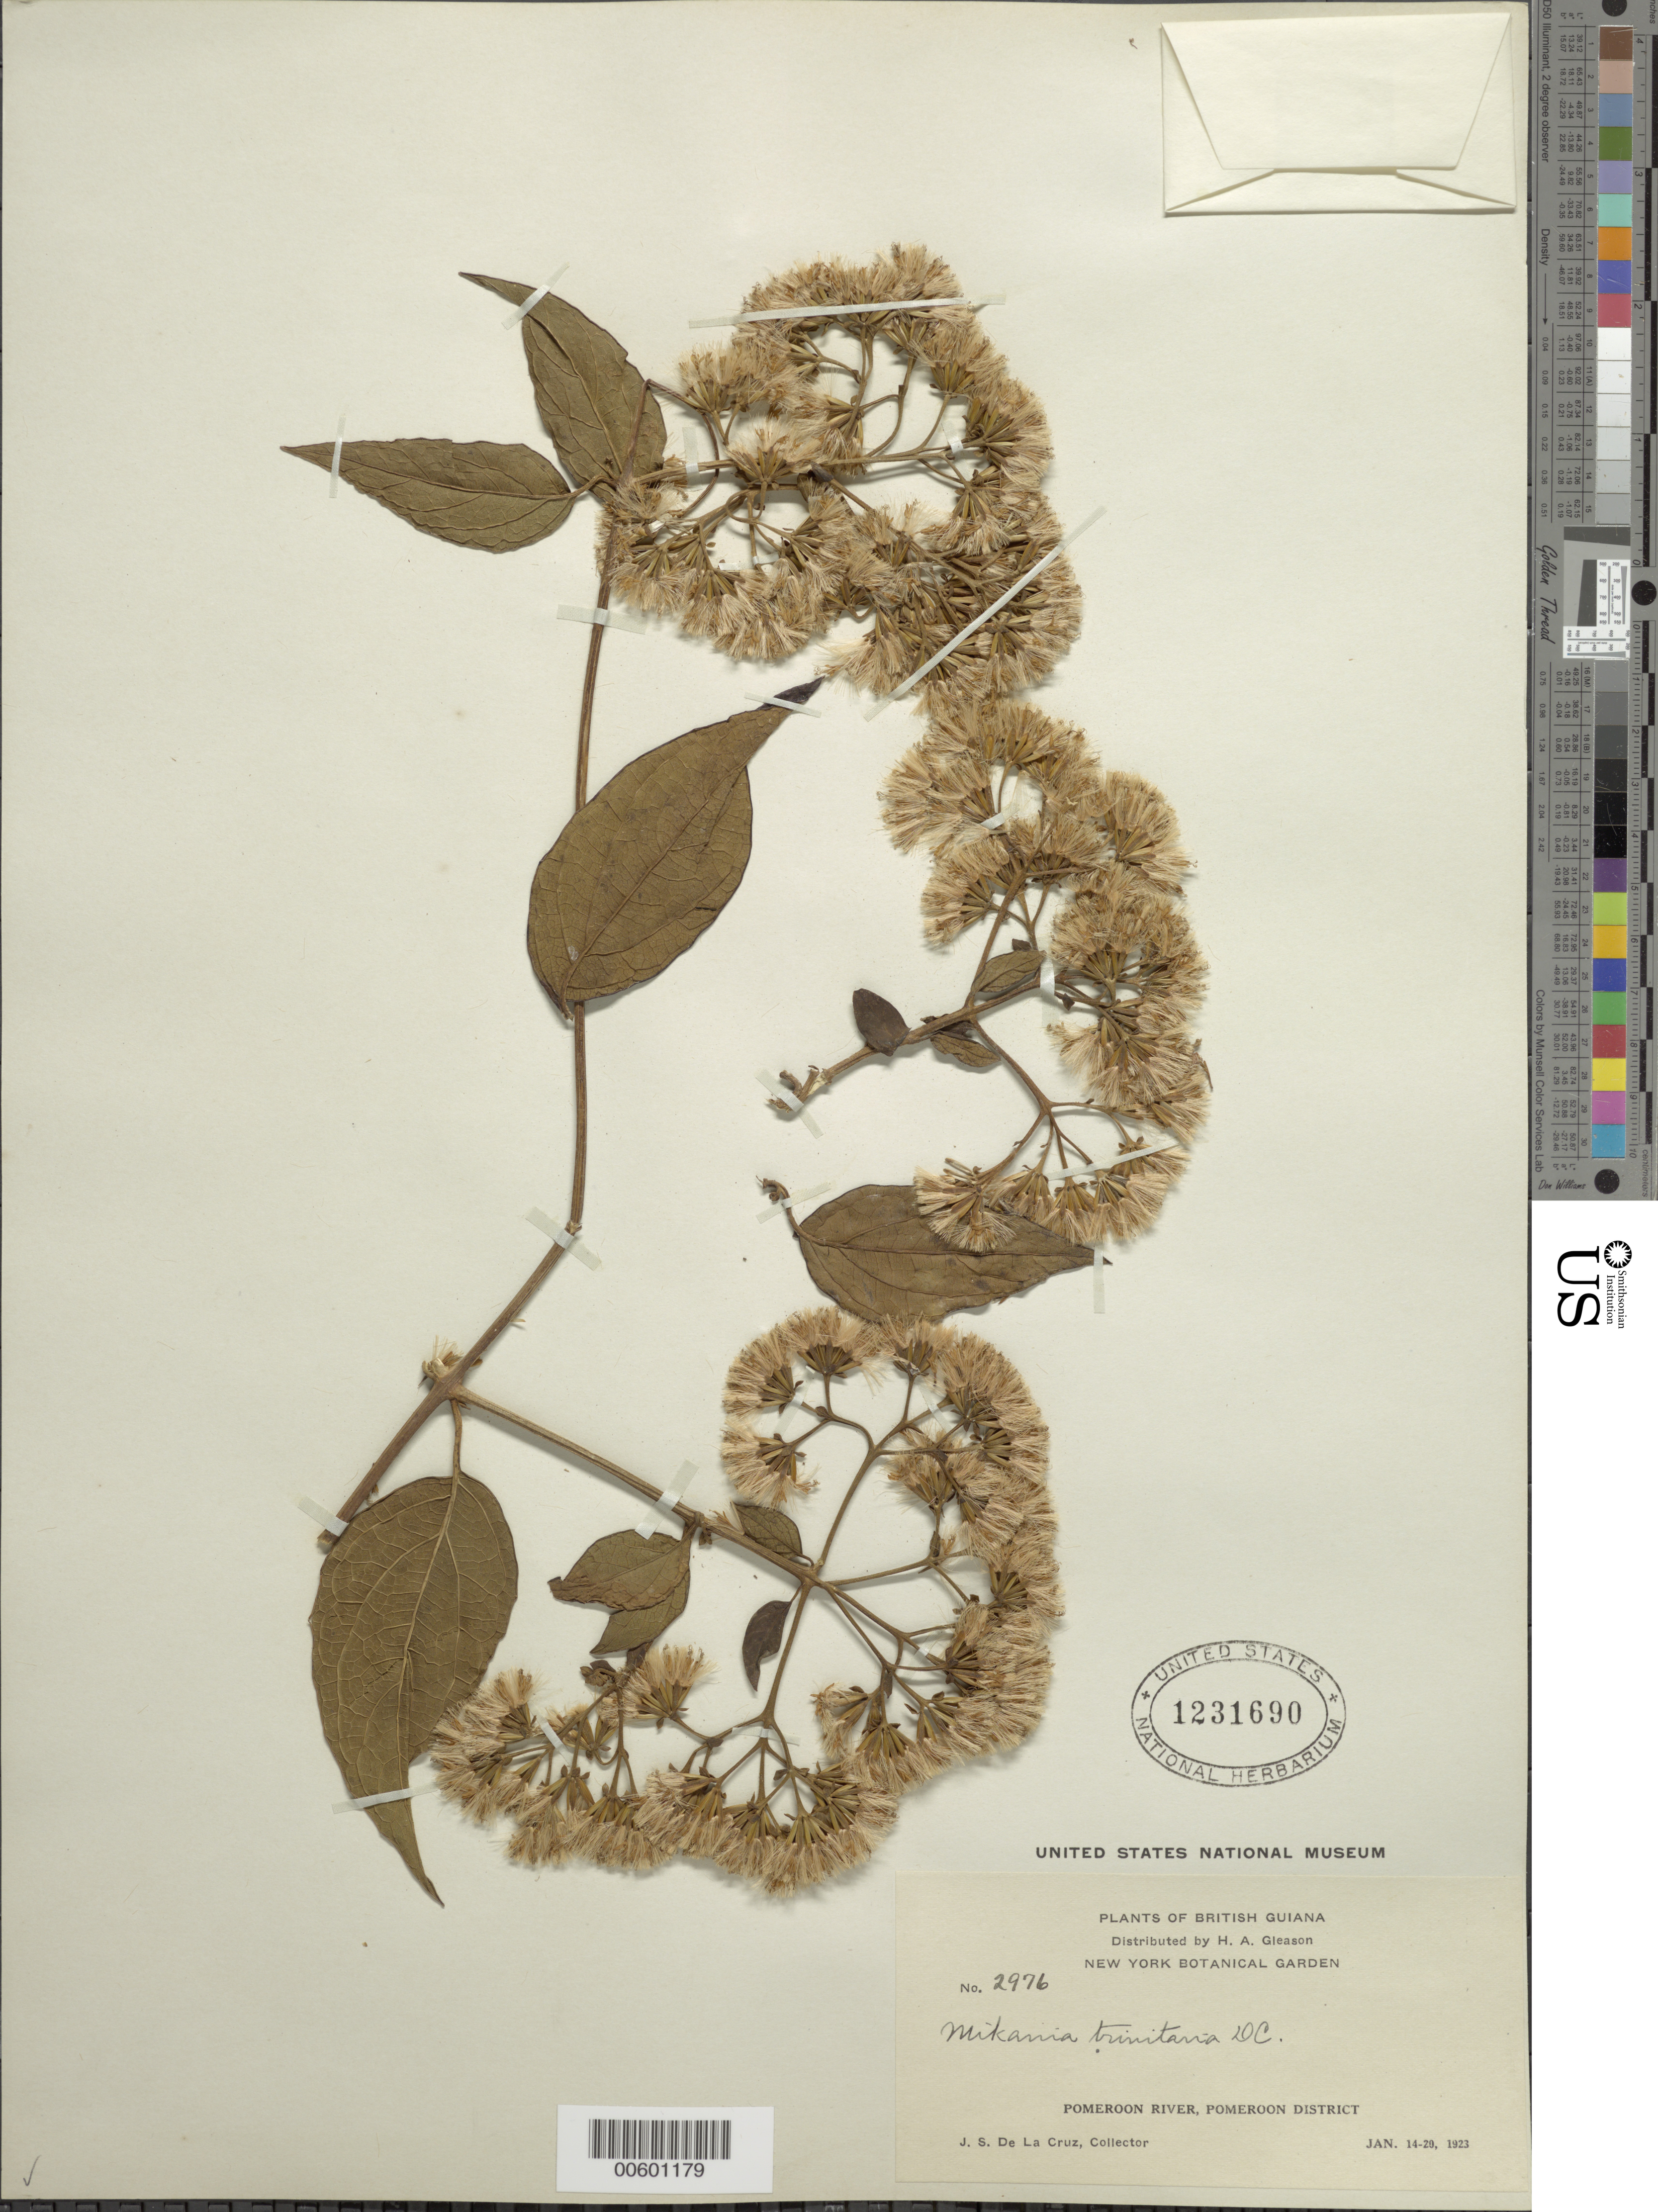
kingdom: Plantae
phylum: Tracheophyta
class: Magnoliopsida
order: Asterales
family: Asteraceae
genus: Mikania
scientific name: Mikania trinitaria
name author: DC.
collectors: J. S. de la Cruz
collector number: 2976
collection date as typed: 14-Jan-23 to 20-Jan-23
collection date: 1923-01-14/1923-01-20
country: Guyana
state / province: Pomeroon-Supenaam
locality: Pomeroon R.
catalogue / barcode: US 1231690